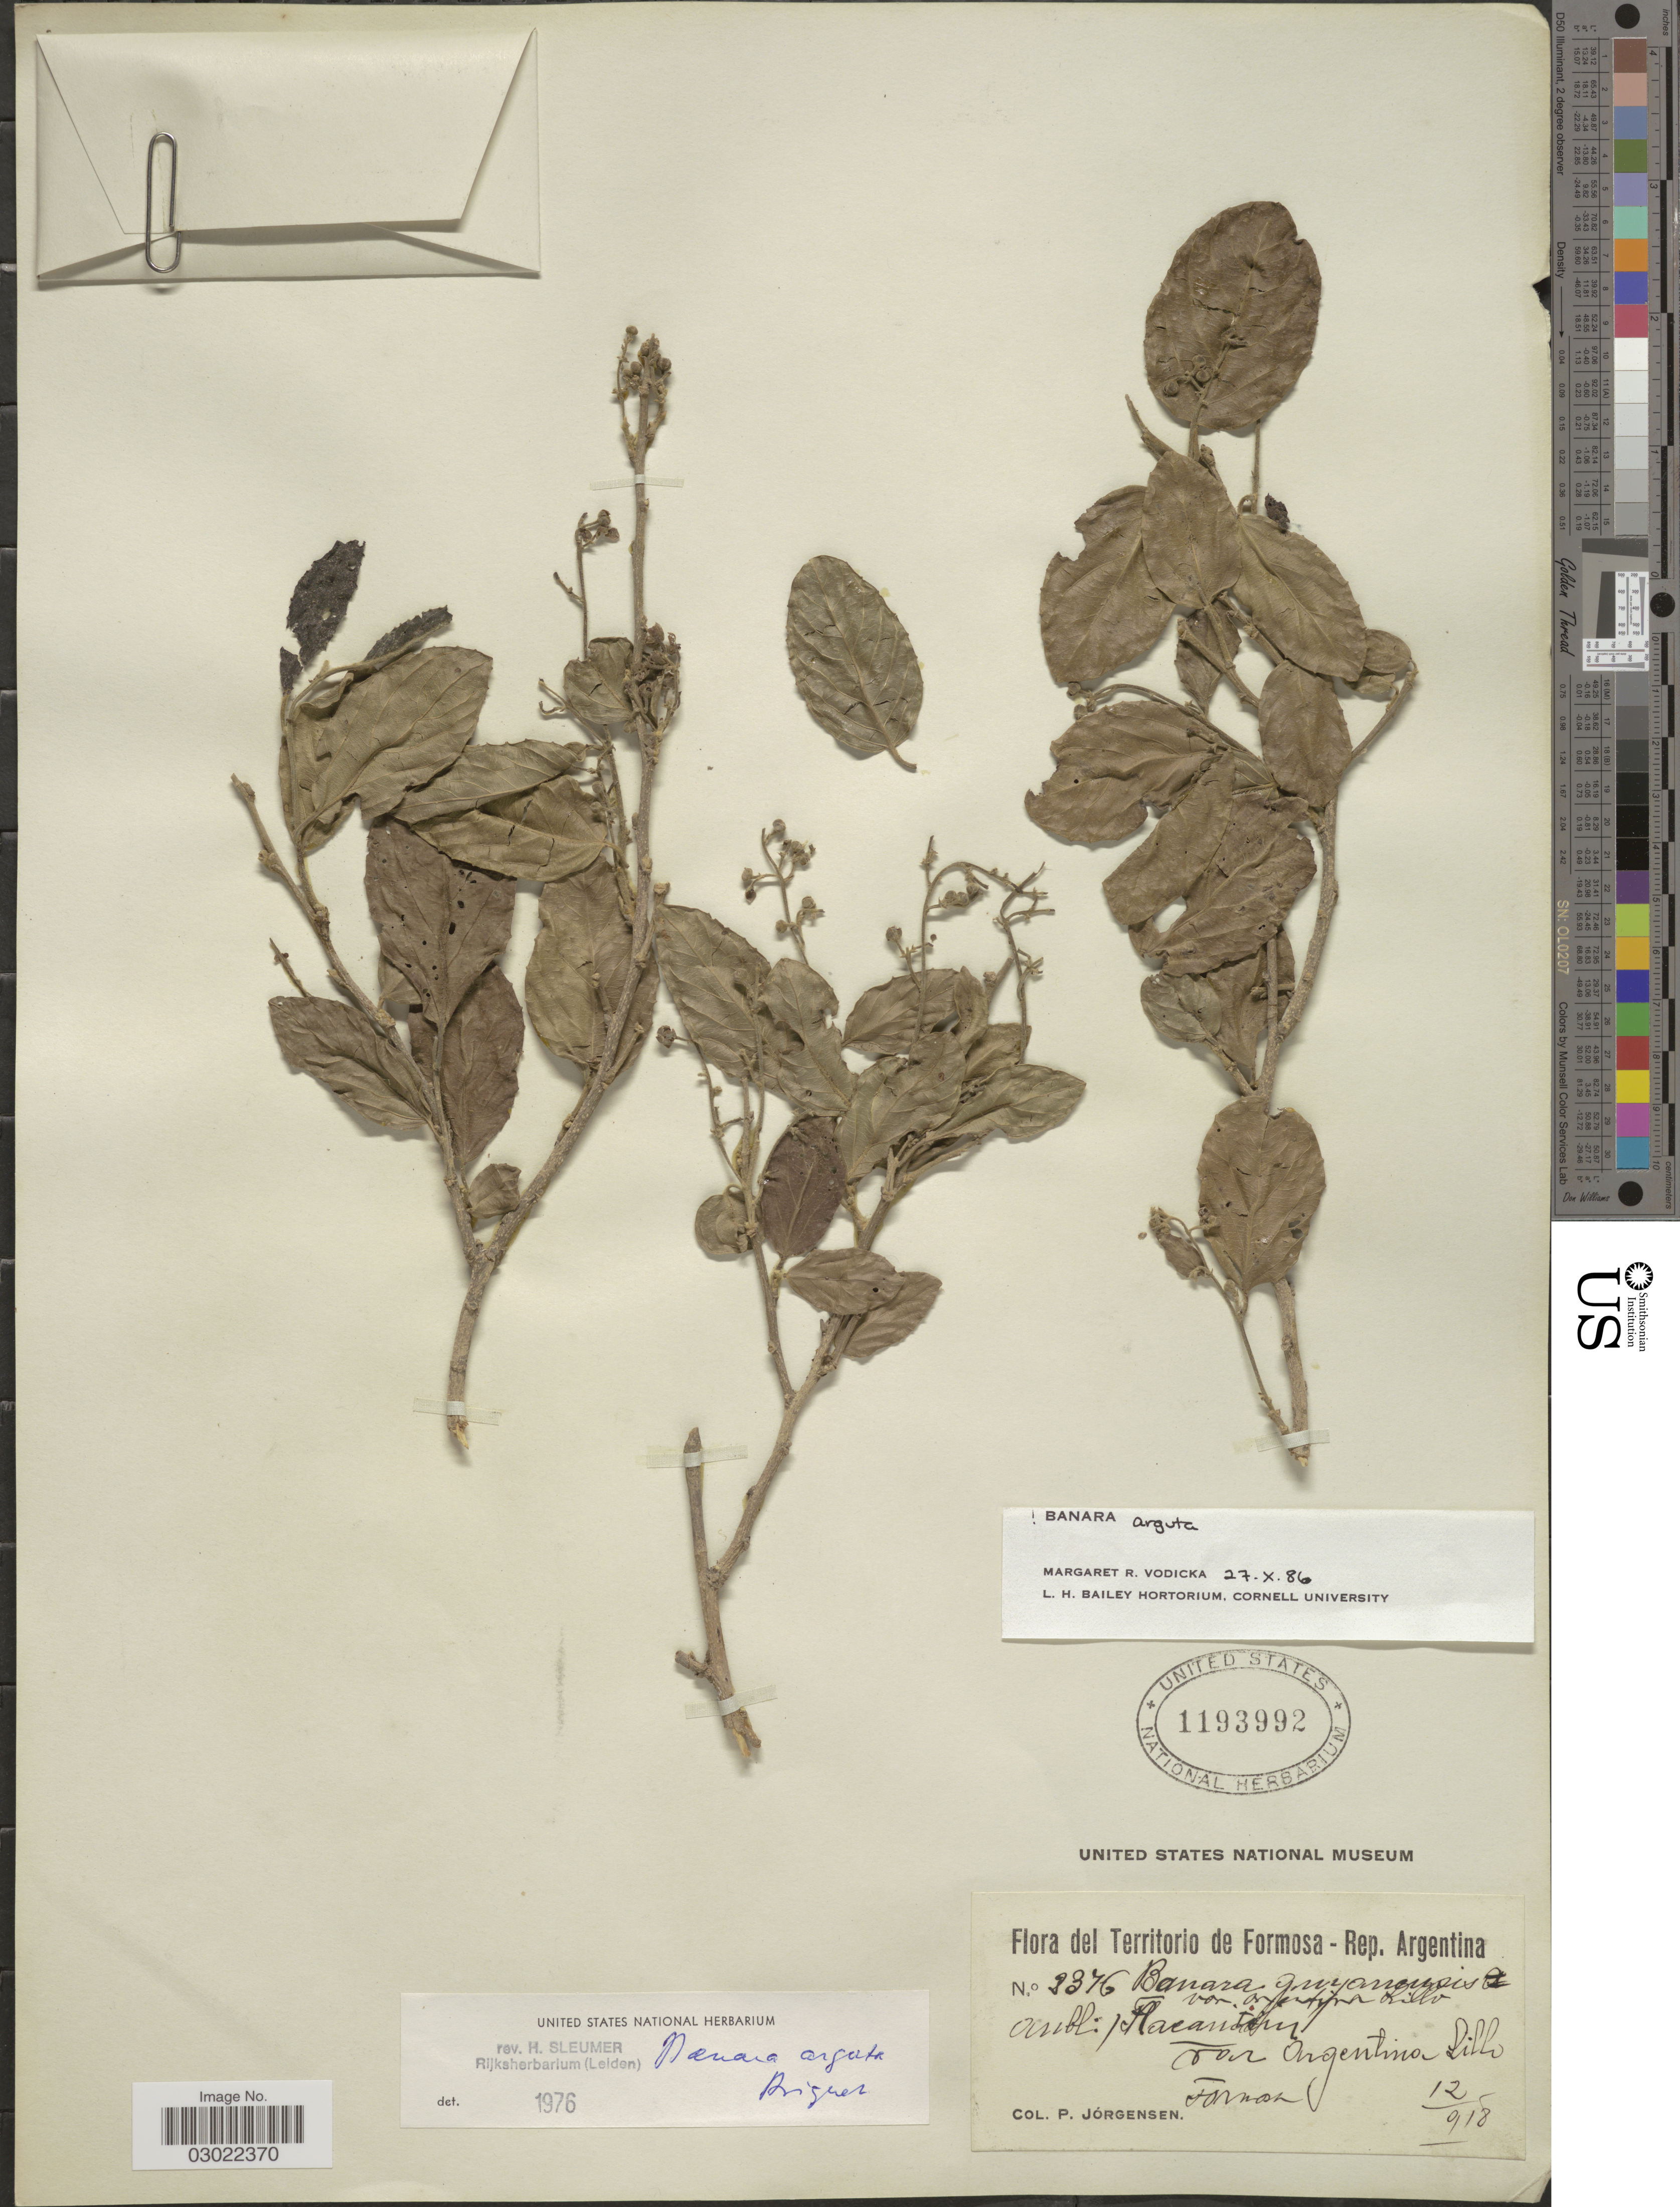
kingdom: Plantae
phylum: Tracheophyta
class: Magnoliopsida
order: Malpighiales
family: Salicaceae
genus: Banara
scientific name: Banara arguta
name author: Briq.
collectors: P. Jörgensen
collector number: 2376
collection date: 1918-12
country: Argentina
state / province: Formosa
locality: Territorio de Formosa-Rep. Argentina.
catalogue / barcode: US 1193992